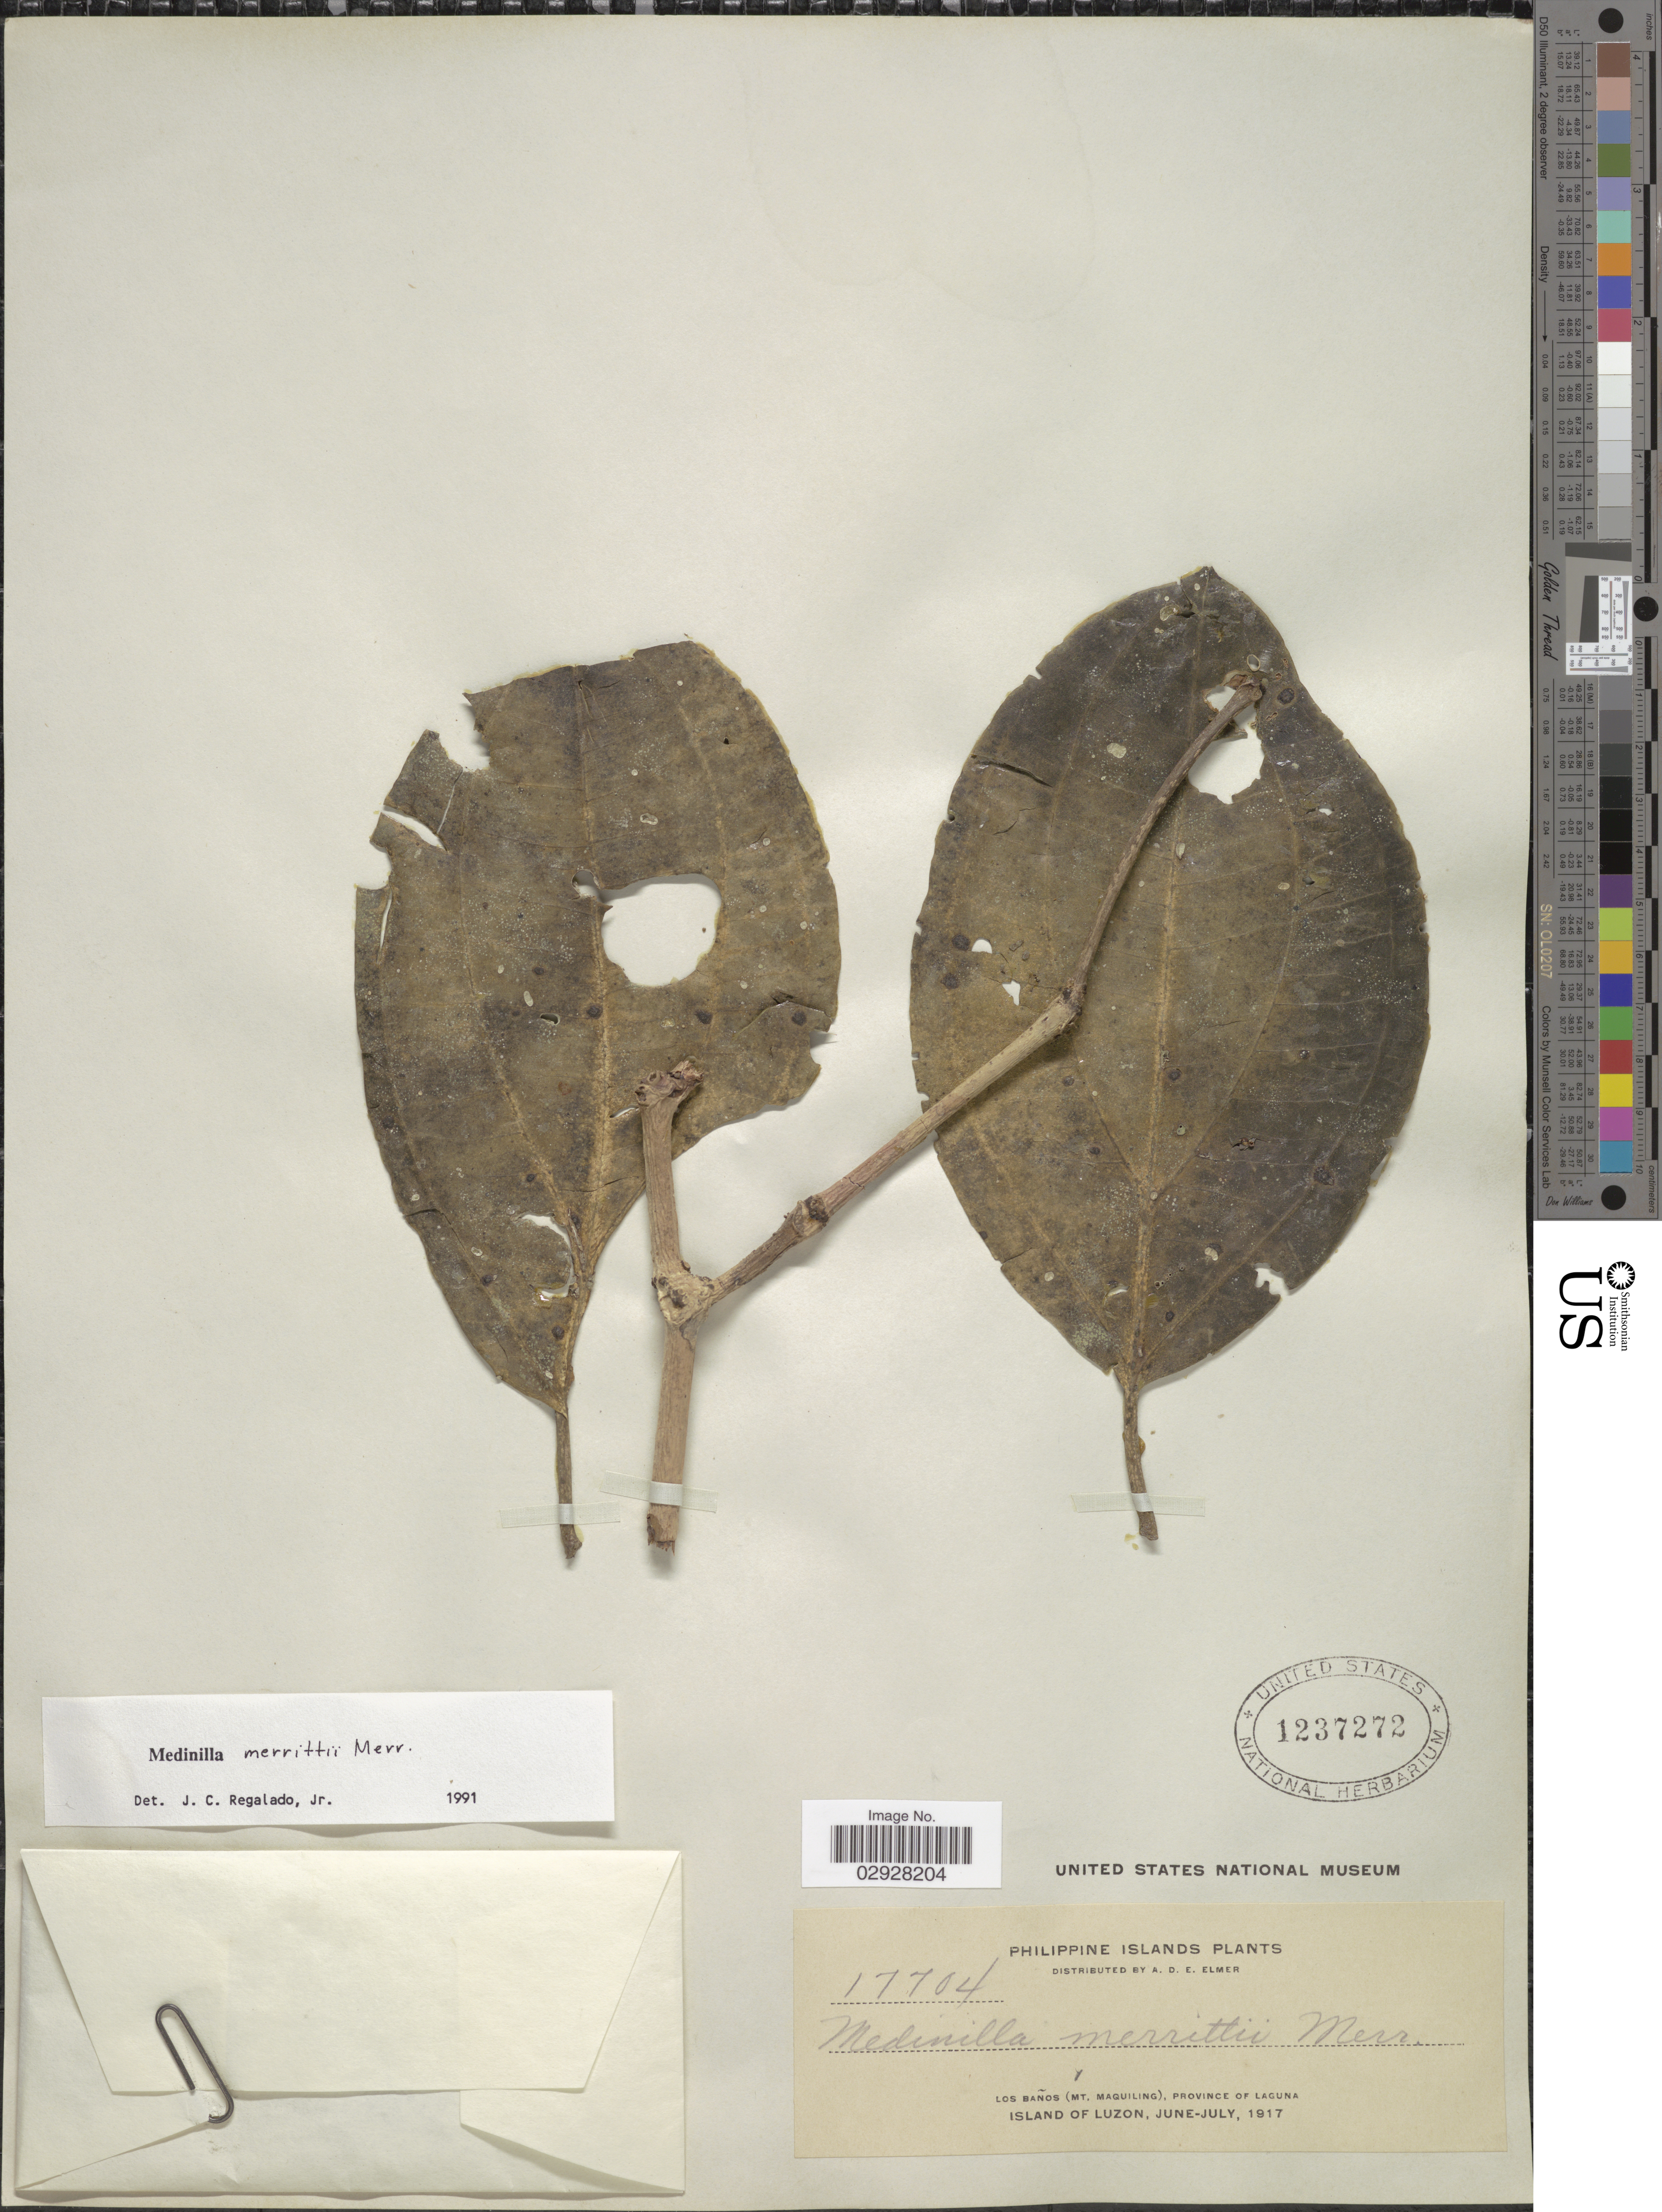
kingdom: Plantae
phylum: Tracheophyta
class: Magnoliopsida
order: Myrtales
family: Melastomataceae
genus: Medinilla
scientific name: Medinilla merrittii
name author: Merr.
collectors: A. D. E. Elmer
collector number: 17704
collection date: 1917-06/1917-07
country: Philippines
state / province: Calabarzon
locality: Los Baños (Mt. Maquiling), Province of Laguna, Island of Luzon.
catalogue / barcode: US 1237272